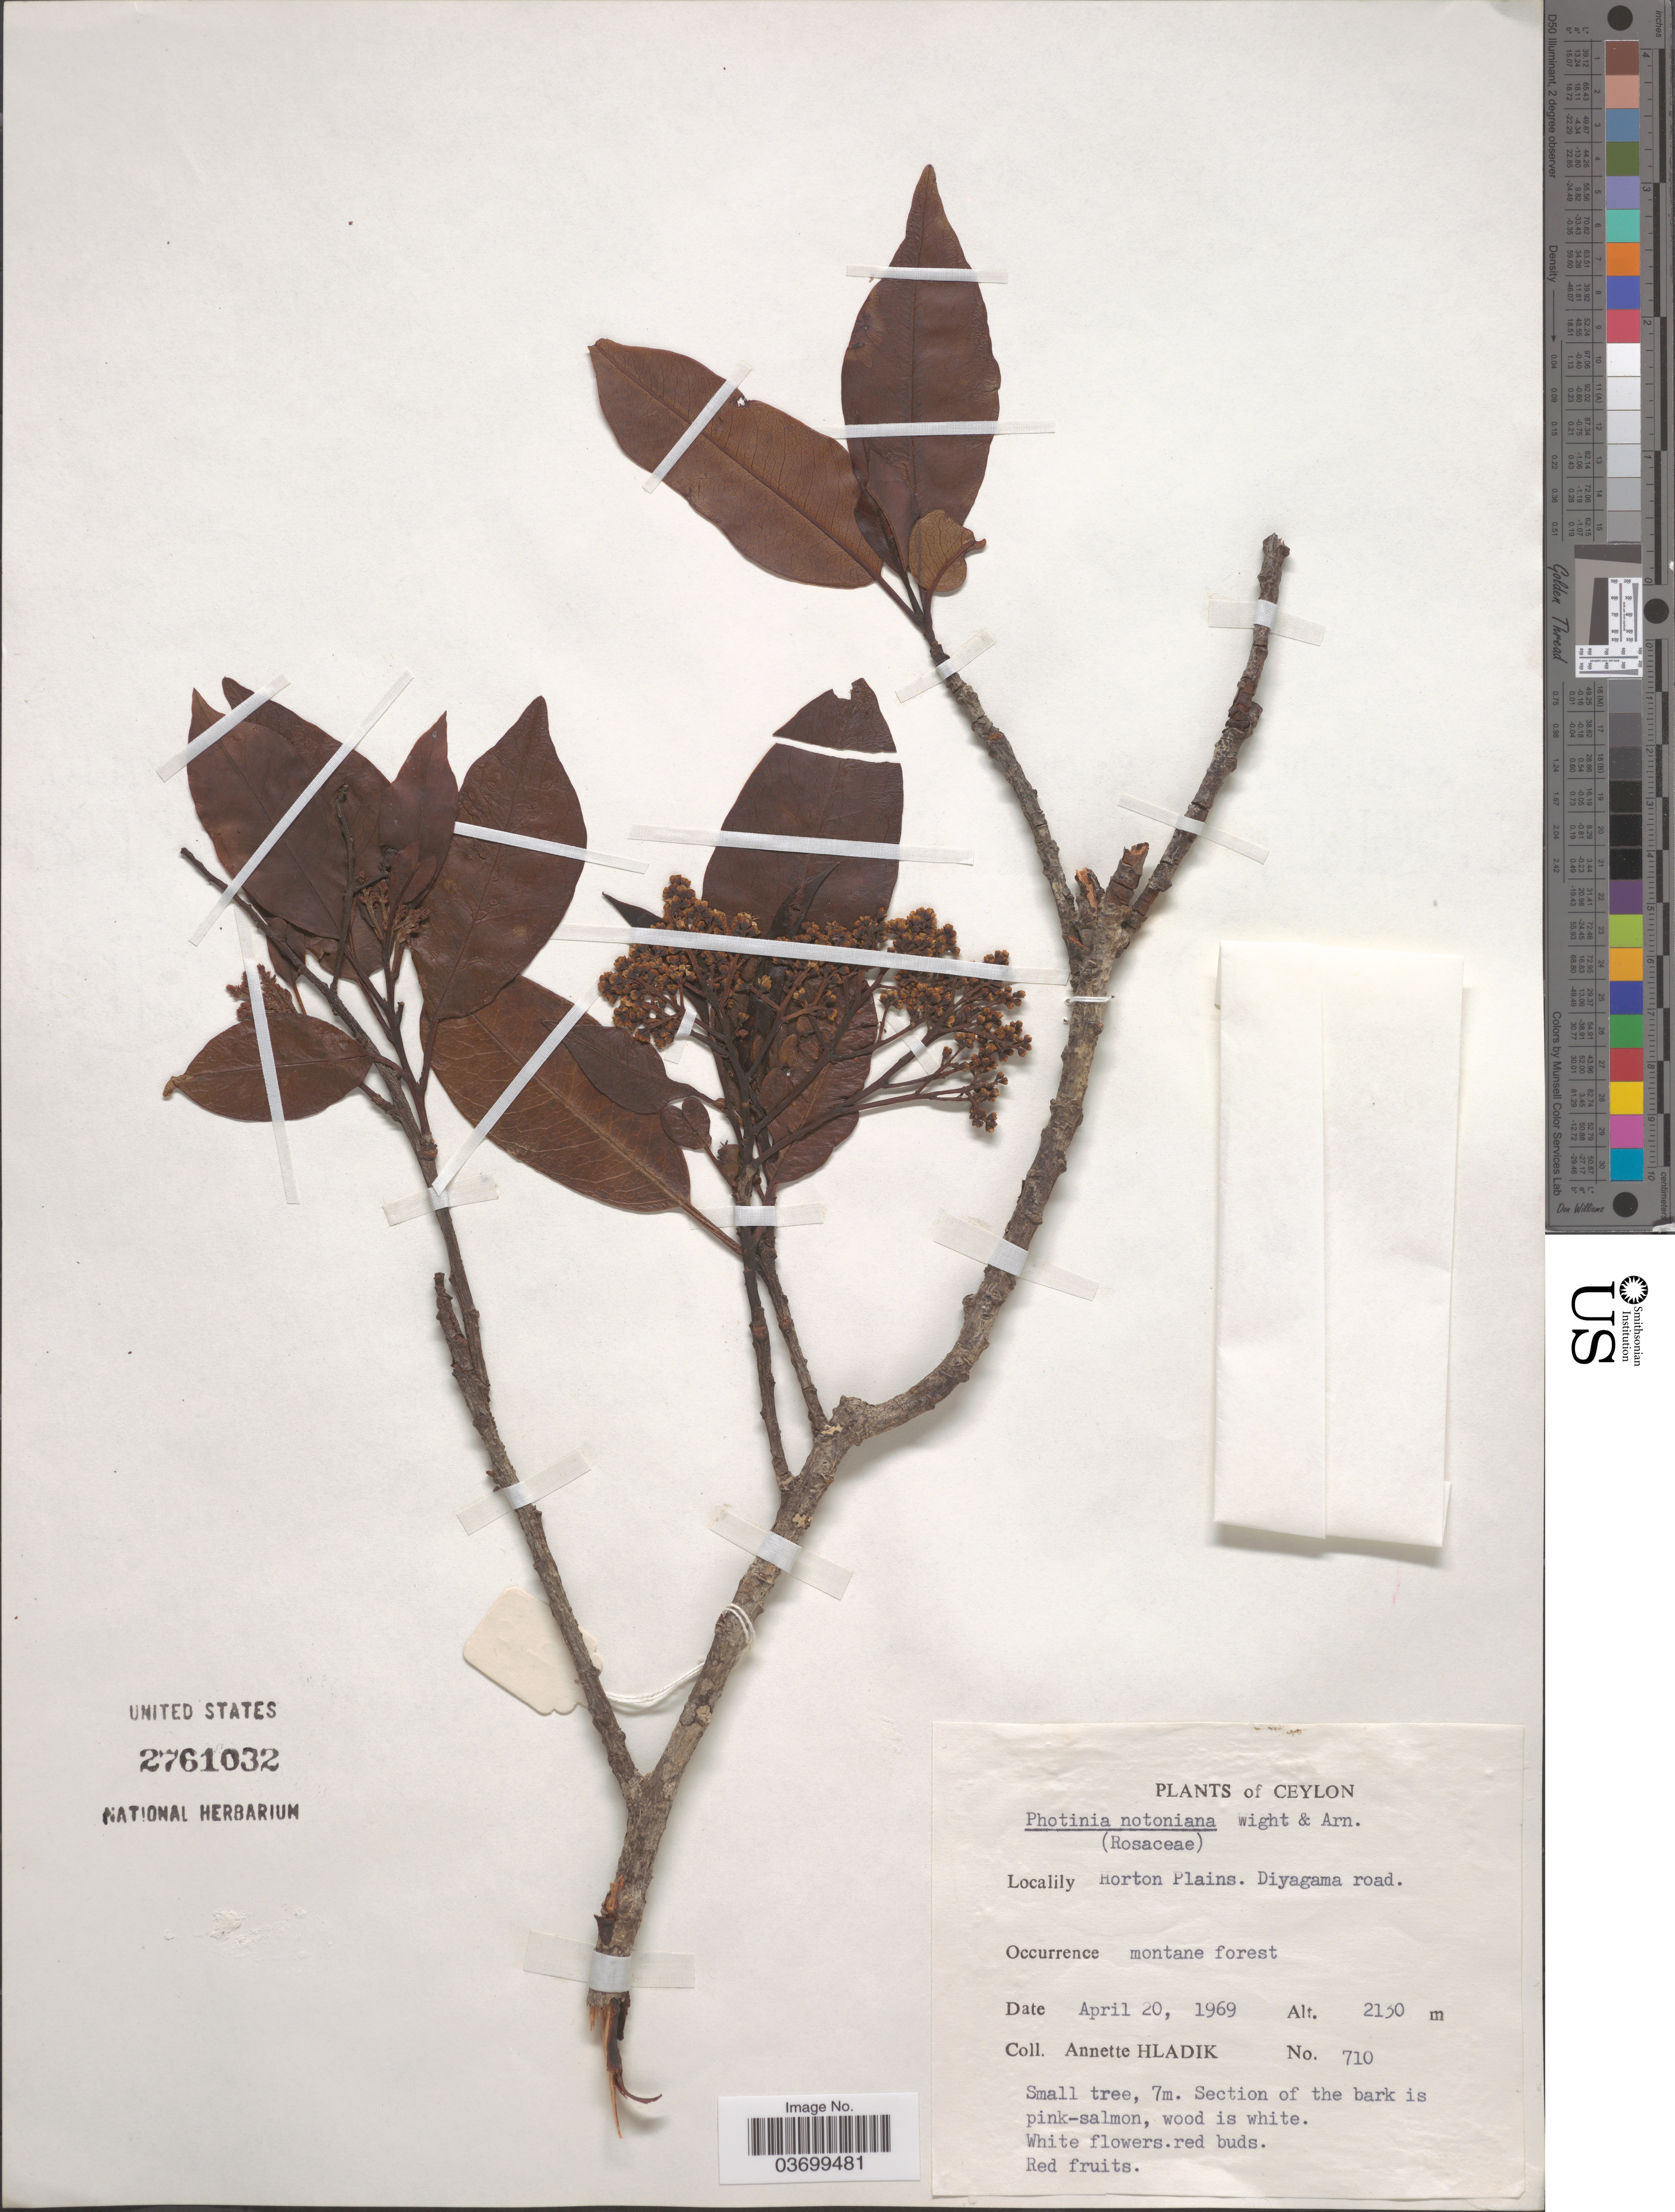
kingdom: Plantae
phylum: Tracheophyta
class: Magnoliopsida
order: Rosales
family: Rosaceae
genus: Photinia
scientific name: Photinia notoniana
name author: Wight & Arn.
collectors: A. Hladik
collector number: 710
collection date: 1969-04-20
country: Sri Lanka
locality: Ceylon. horton Plains. Diyagama road.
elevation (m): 2130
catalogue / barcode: US 2761032